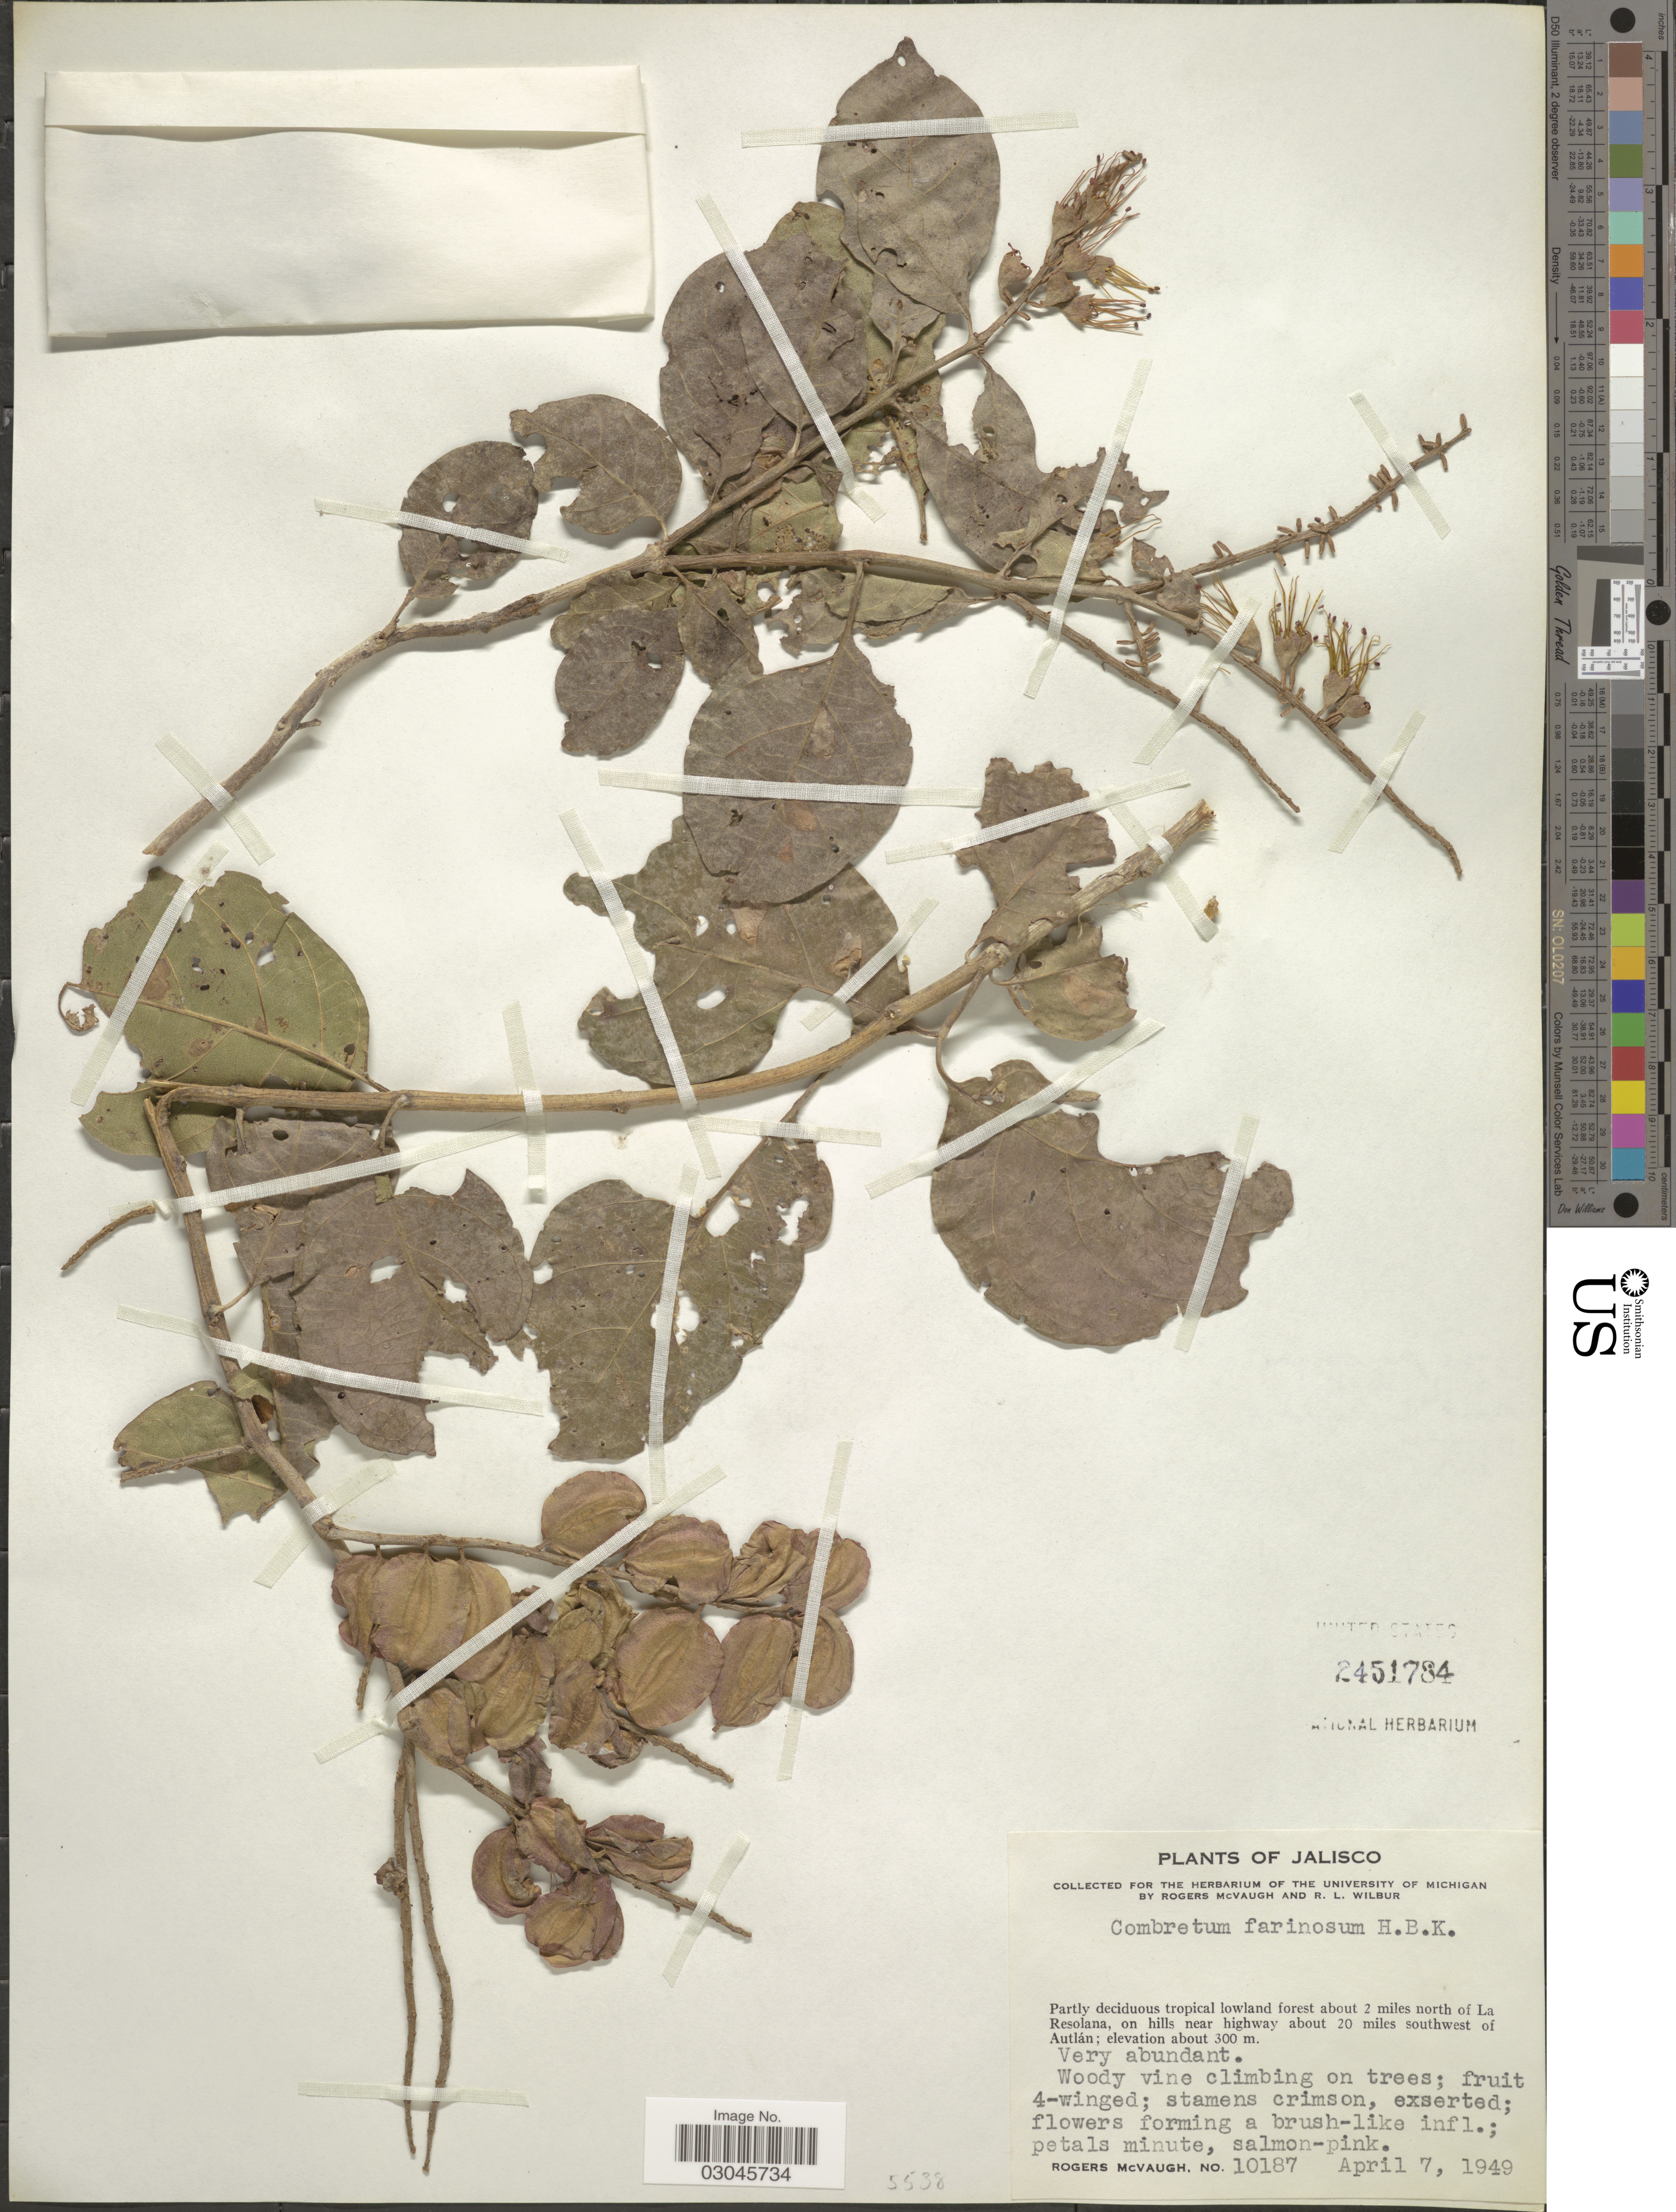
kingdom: Plantae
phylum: Tracheophyta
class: Magnoliopsida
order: Myrtales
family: Combretaceae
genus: Combretum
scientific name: Combretum fruticosum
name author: (Loefl.) Stuntz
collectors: R. McVaugh & R. L. Wilbur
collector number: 10187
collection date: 1949-04-07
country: Mexico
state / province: Jalisco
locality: Partly deciduous tropical lowland forest about 2 miles north of La Resolana, on hills near highway about 20 miles southwest of Autlán.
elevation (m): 300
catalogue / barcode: US 2451784